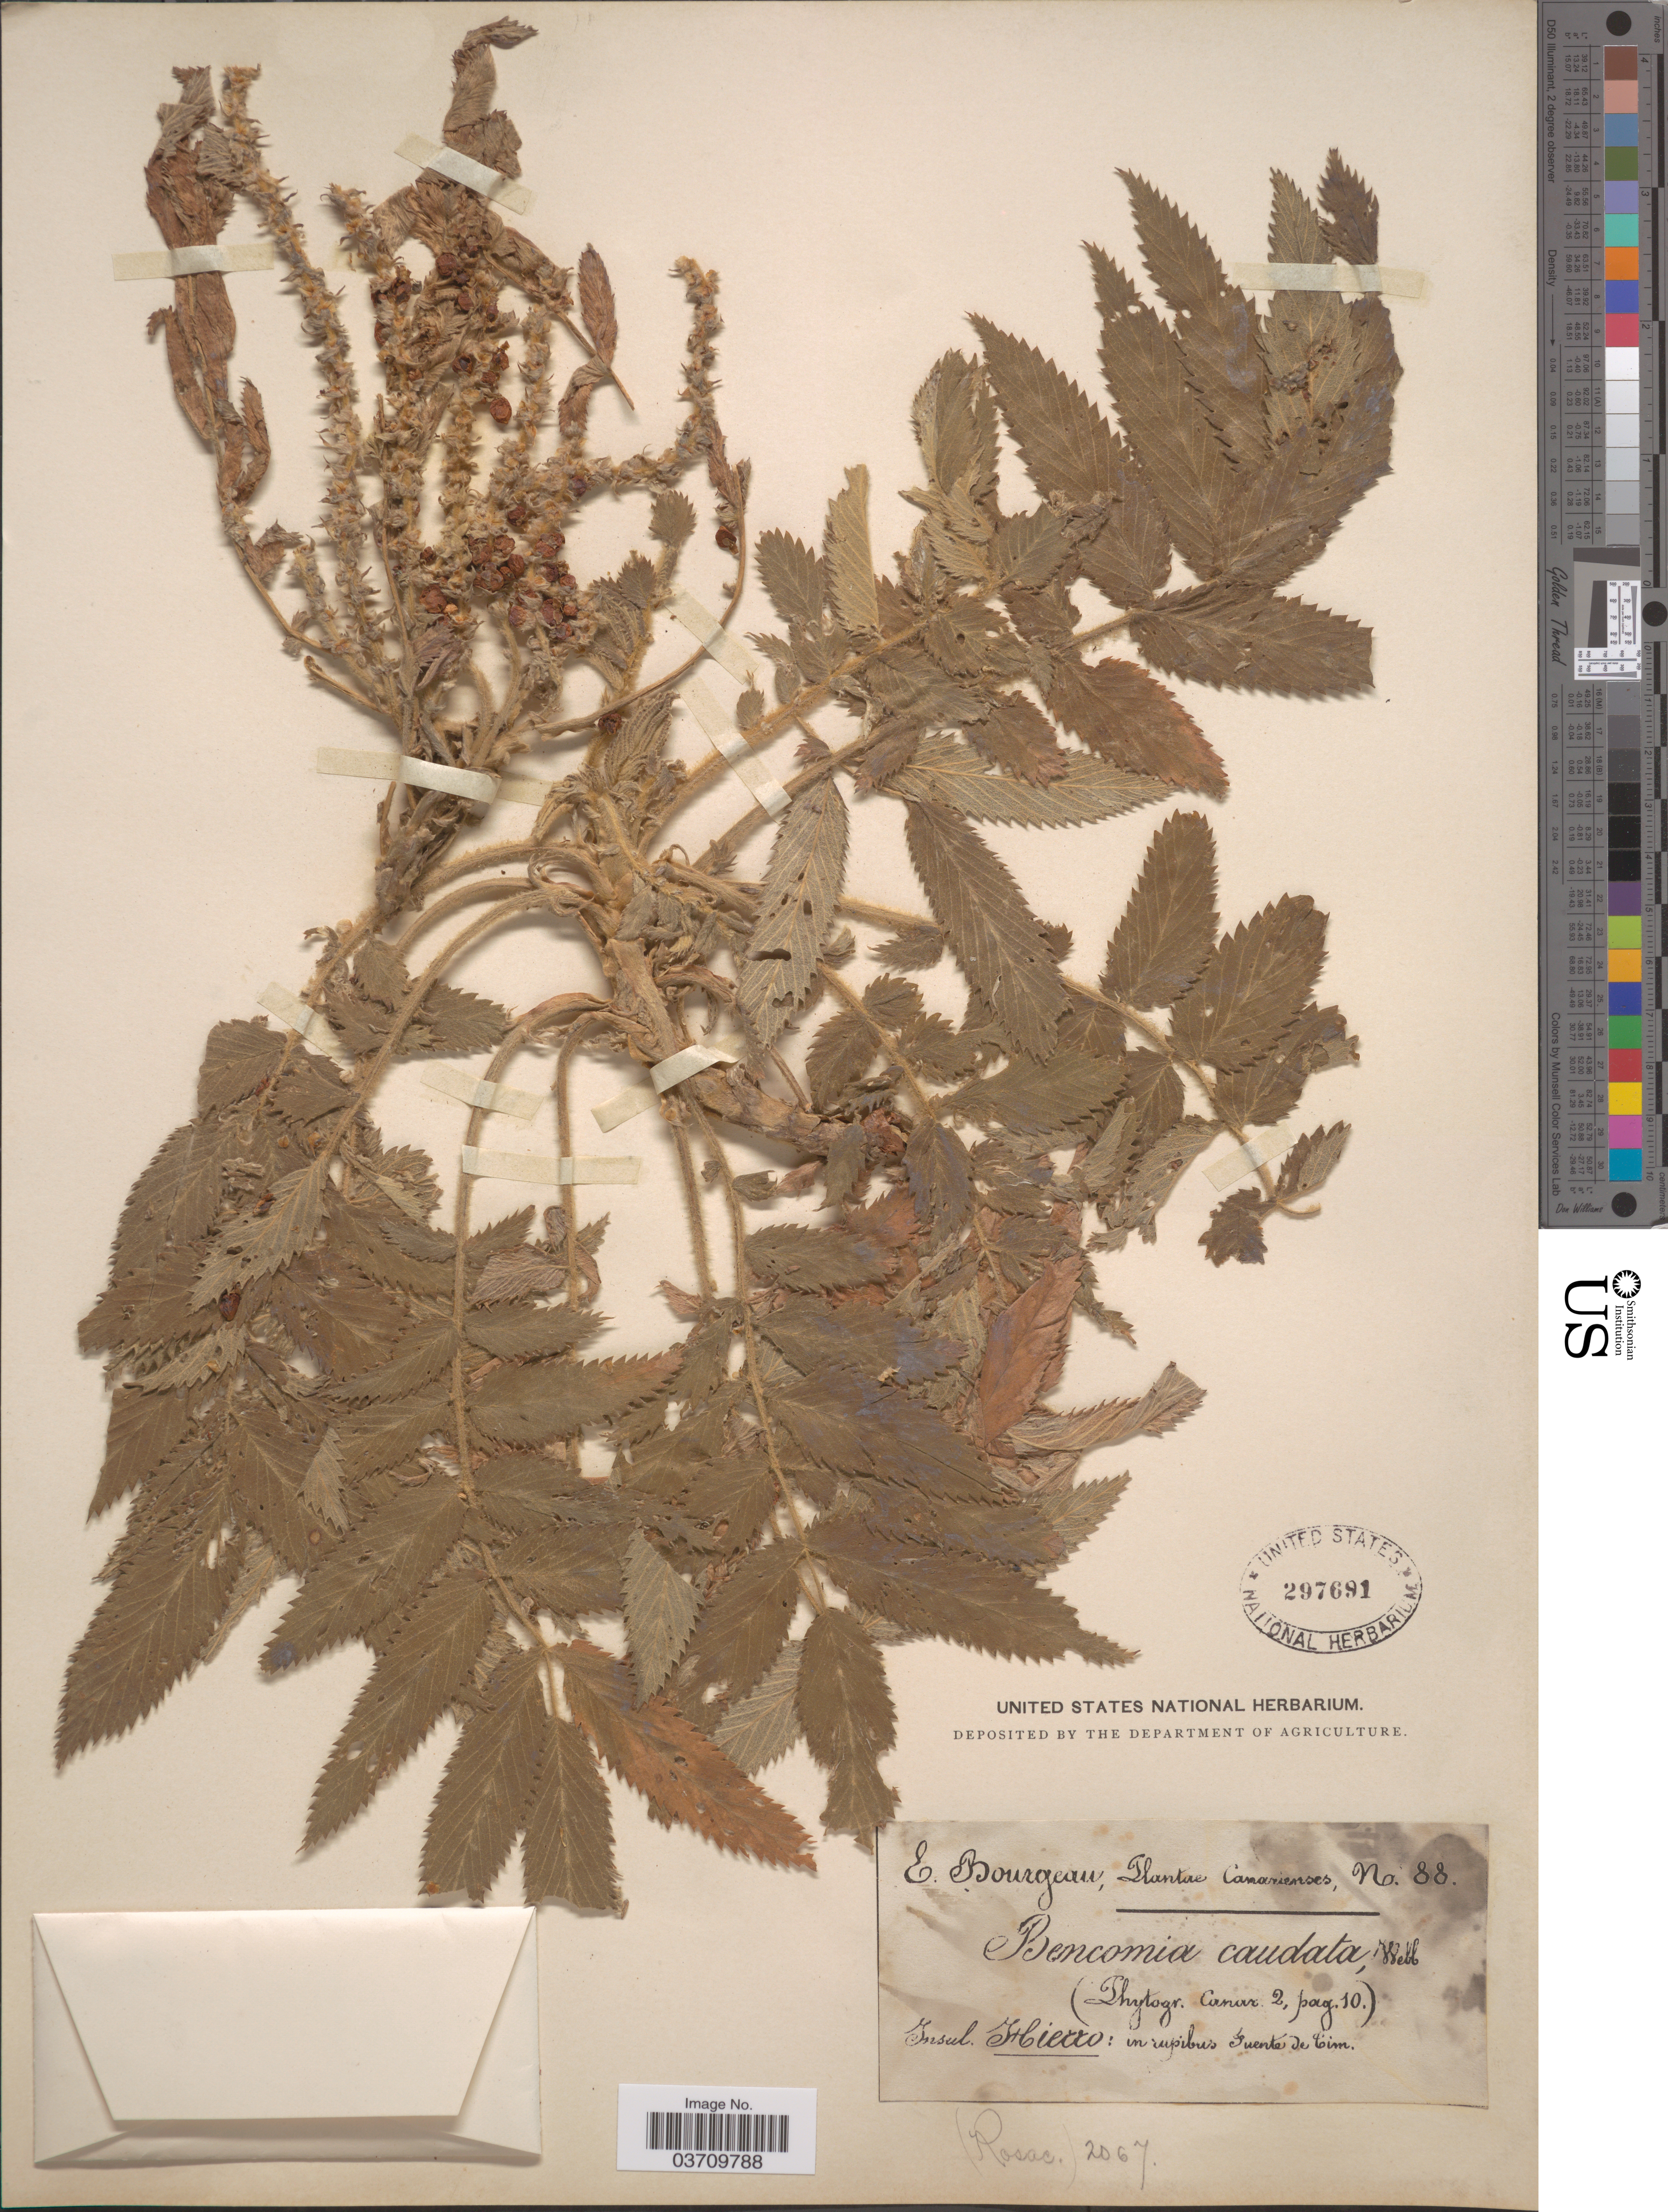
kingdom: Plantae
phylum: Tracheophyta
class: Magnoliopsida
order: Rosales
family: Rosaceae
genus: Bencomia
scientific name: Bencomia caudata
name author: Webb. & Berthel.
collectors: E. Bourgeau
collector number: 88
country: Spain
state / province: Canarias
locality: Insul. Hierro: in rupibus Fuente de Tim.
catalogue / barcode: US 297691